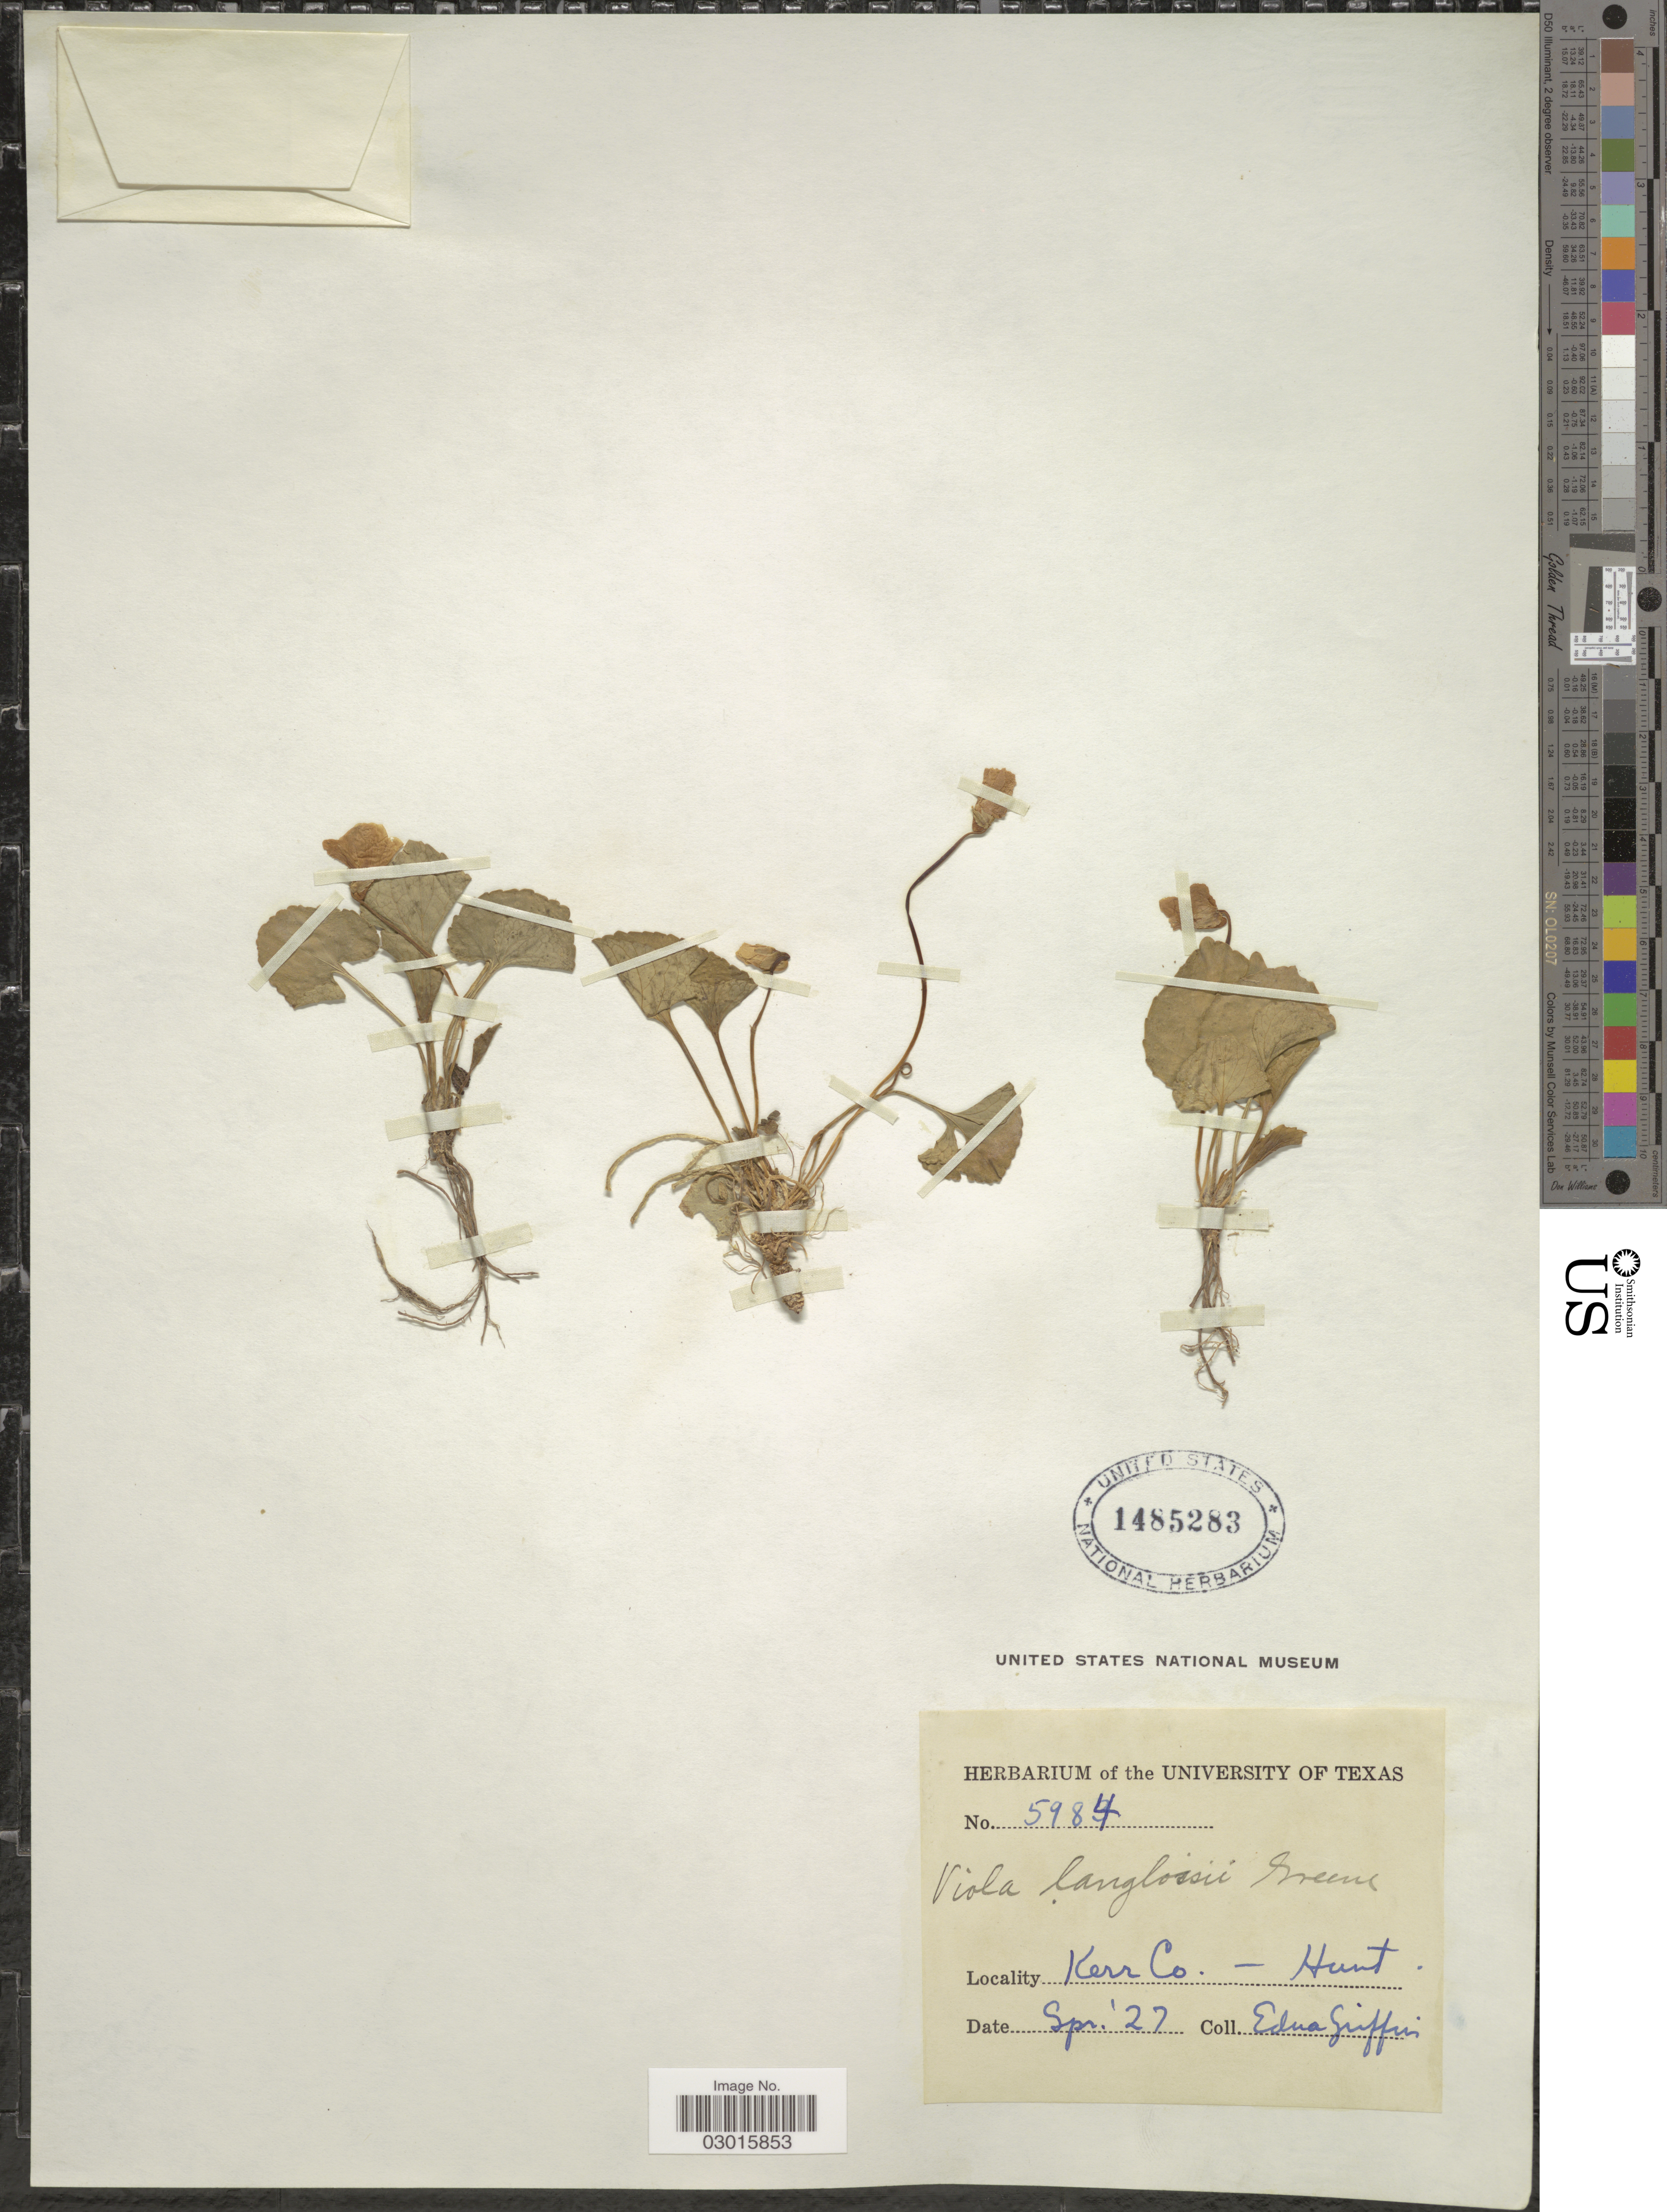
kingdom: Plantae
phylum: Tracheophyta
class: Magnoliopsida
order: Malpighiales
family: Violaceae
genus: Viola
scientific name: Viola langloisii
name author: Greene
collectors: E. Griffin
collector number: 5984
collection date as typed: Spr. '27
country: United States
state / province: Texas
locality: Kerr Co. - Hunt.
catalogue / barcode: US 1485283